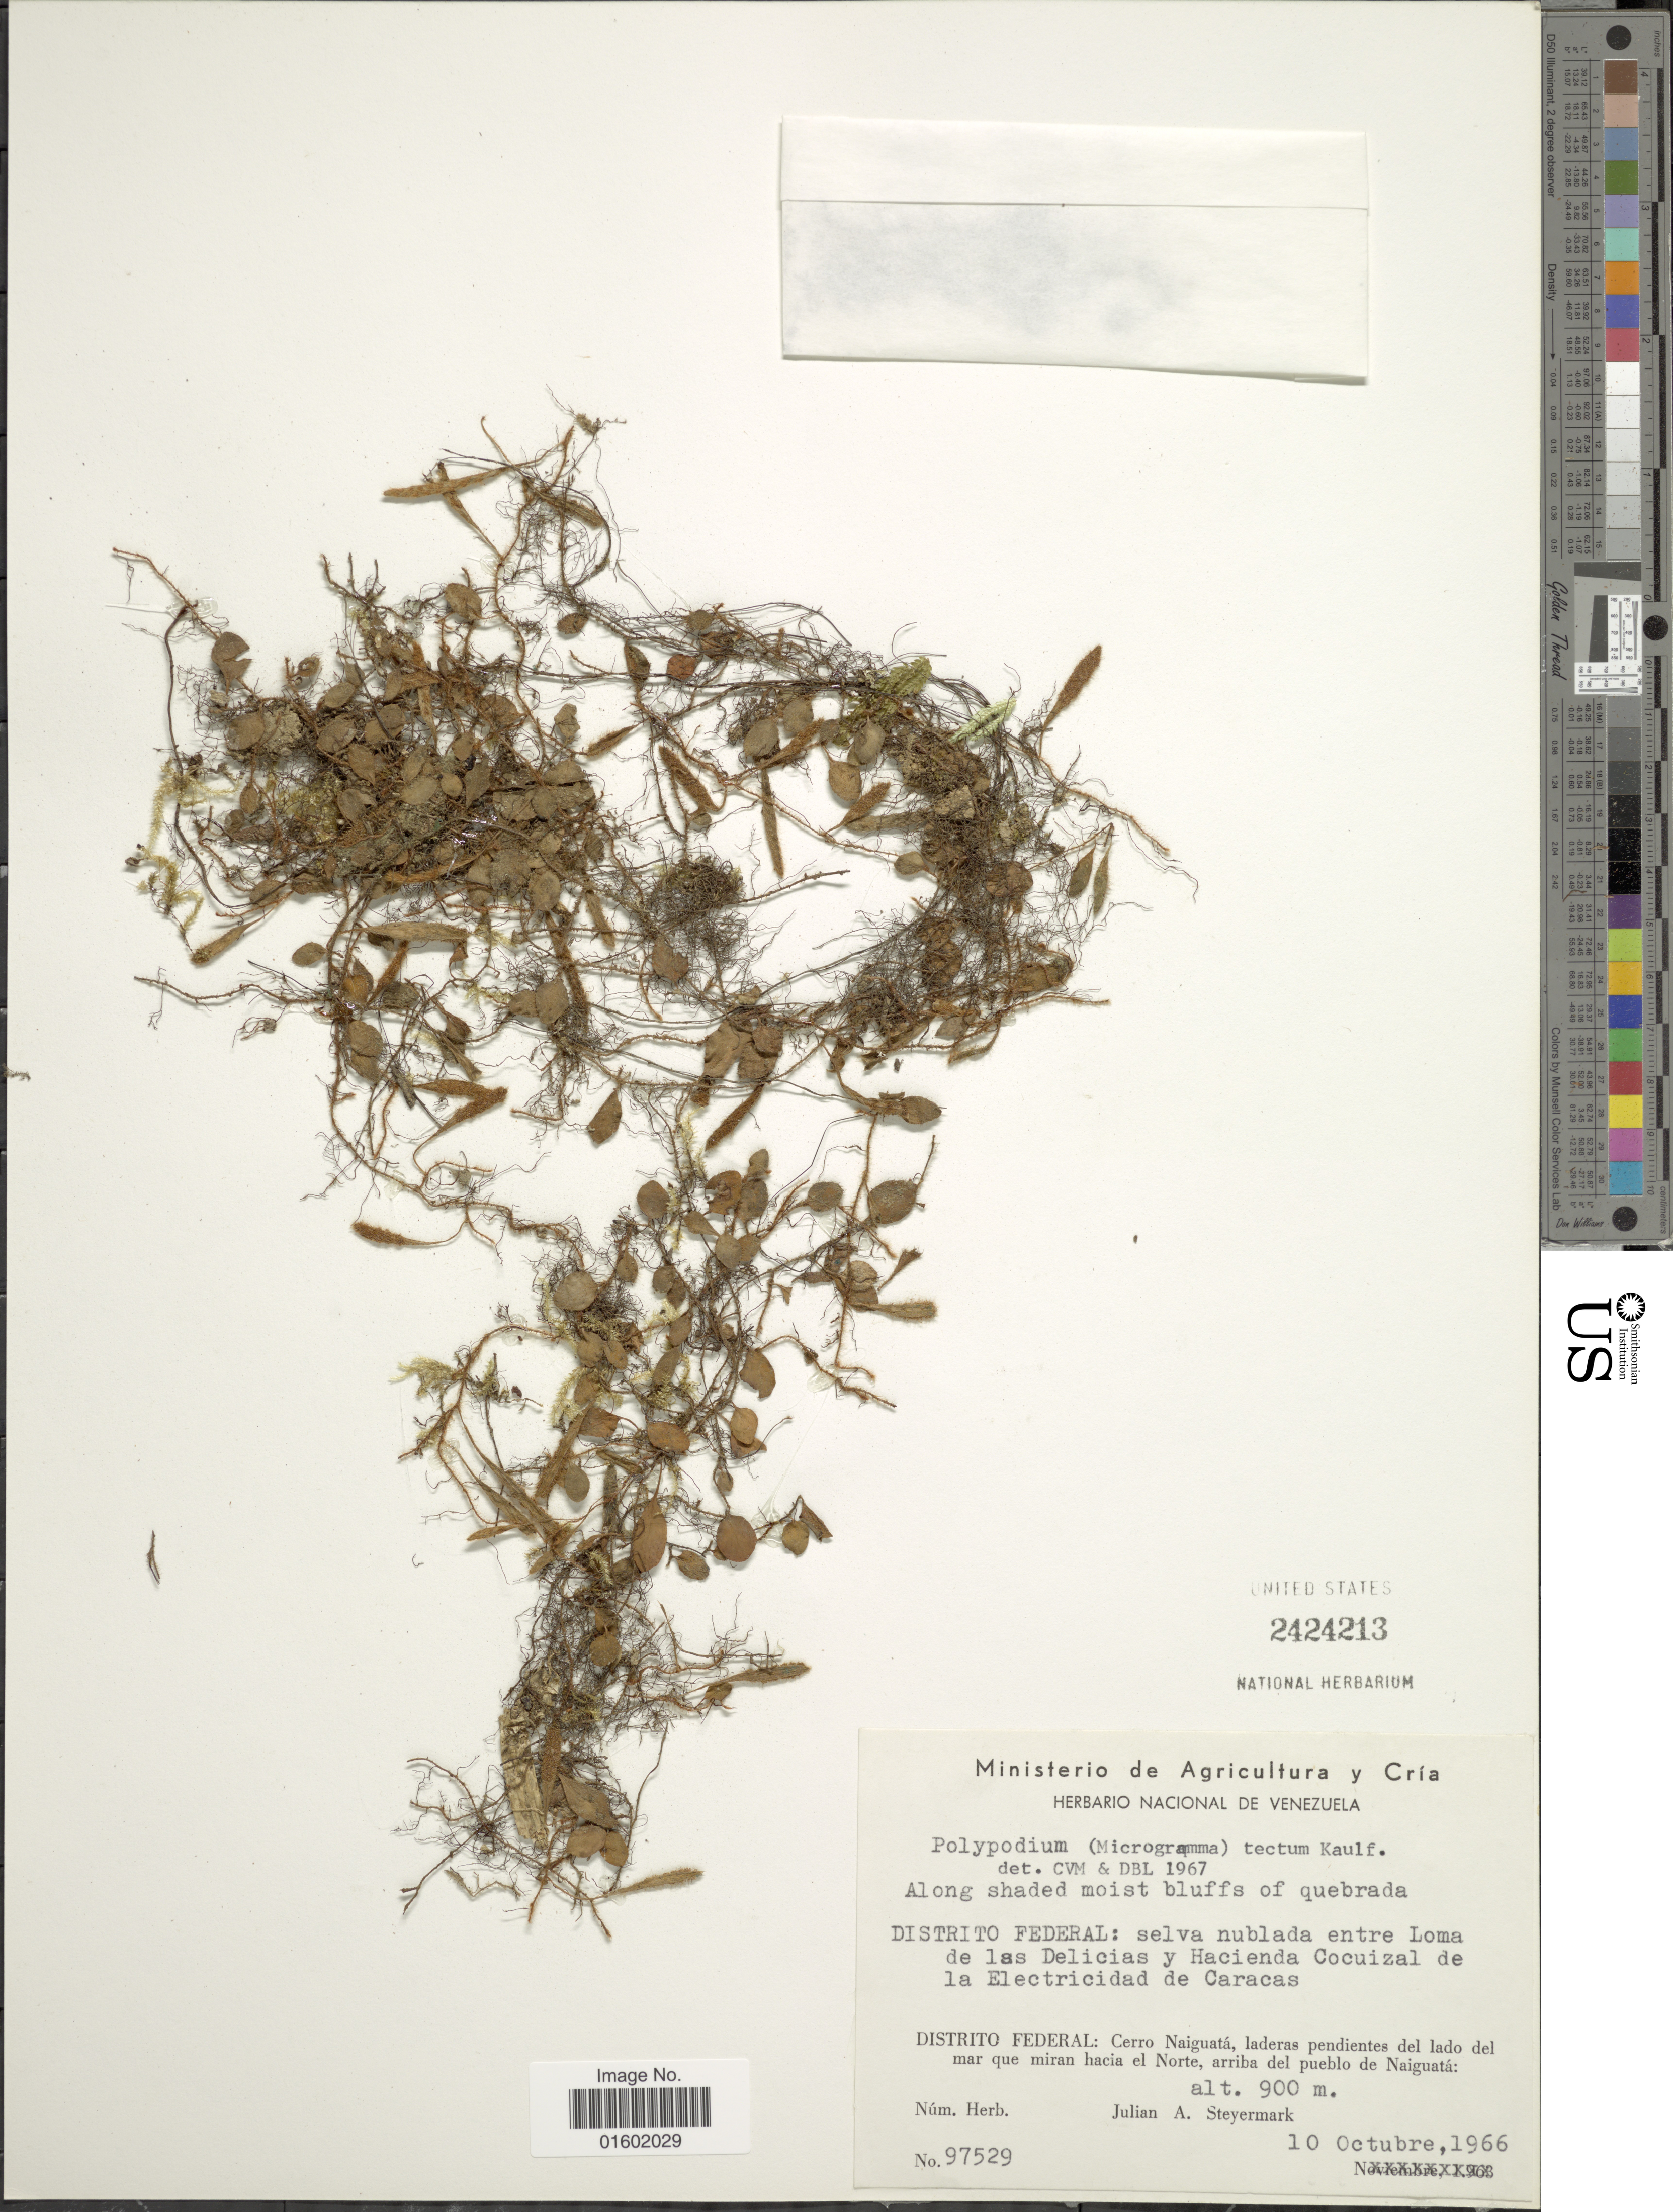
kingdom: Plantae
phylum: Tracheophyta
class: Polypodiopsida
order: Polypodiales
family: Polypodiaceae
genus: Microgramma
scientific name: Microgramma tecta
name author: (Kaulf.) Alston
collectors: J. Steyermark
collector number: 97529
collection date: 1966-10-10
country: Venezuela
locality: Distrito Federal: Cerro Naiguata,Iaderas pendientes del lado del mar que miran hacia el Norte, arriba del pueblo de Naiguata, selva nublada entre Loma de las Delicias y Hacienda Cocuizal de la Electricidad de Caracas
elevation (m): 900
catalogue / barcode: US 2424213